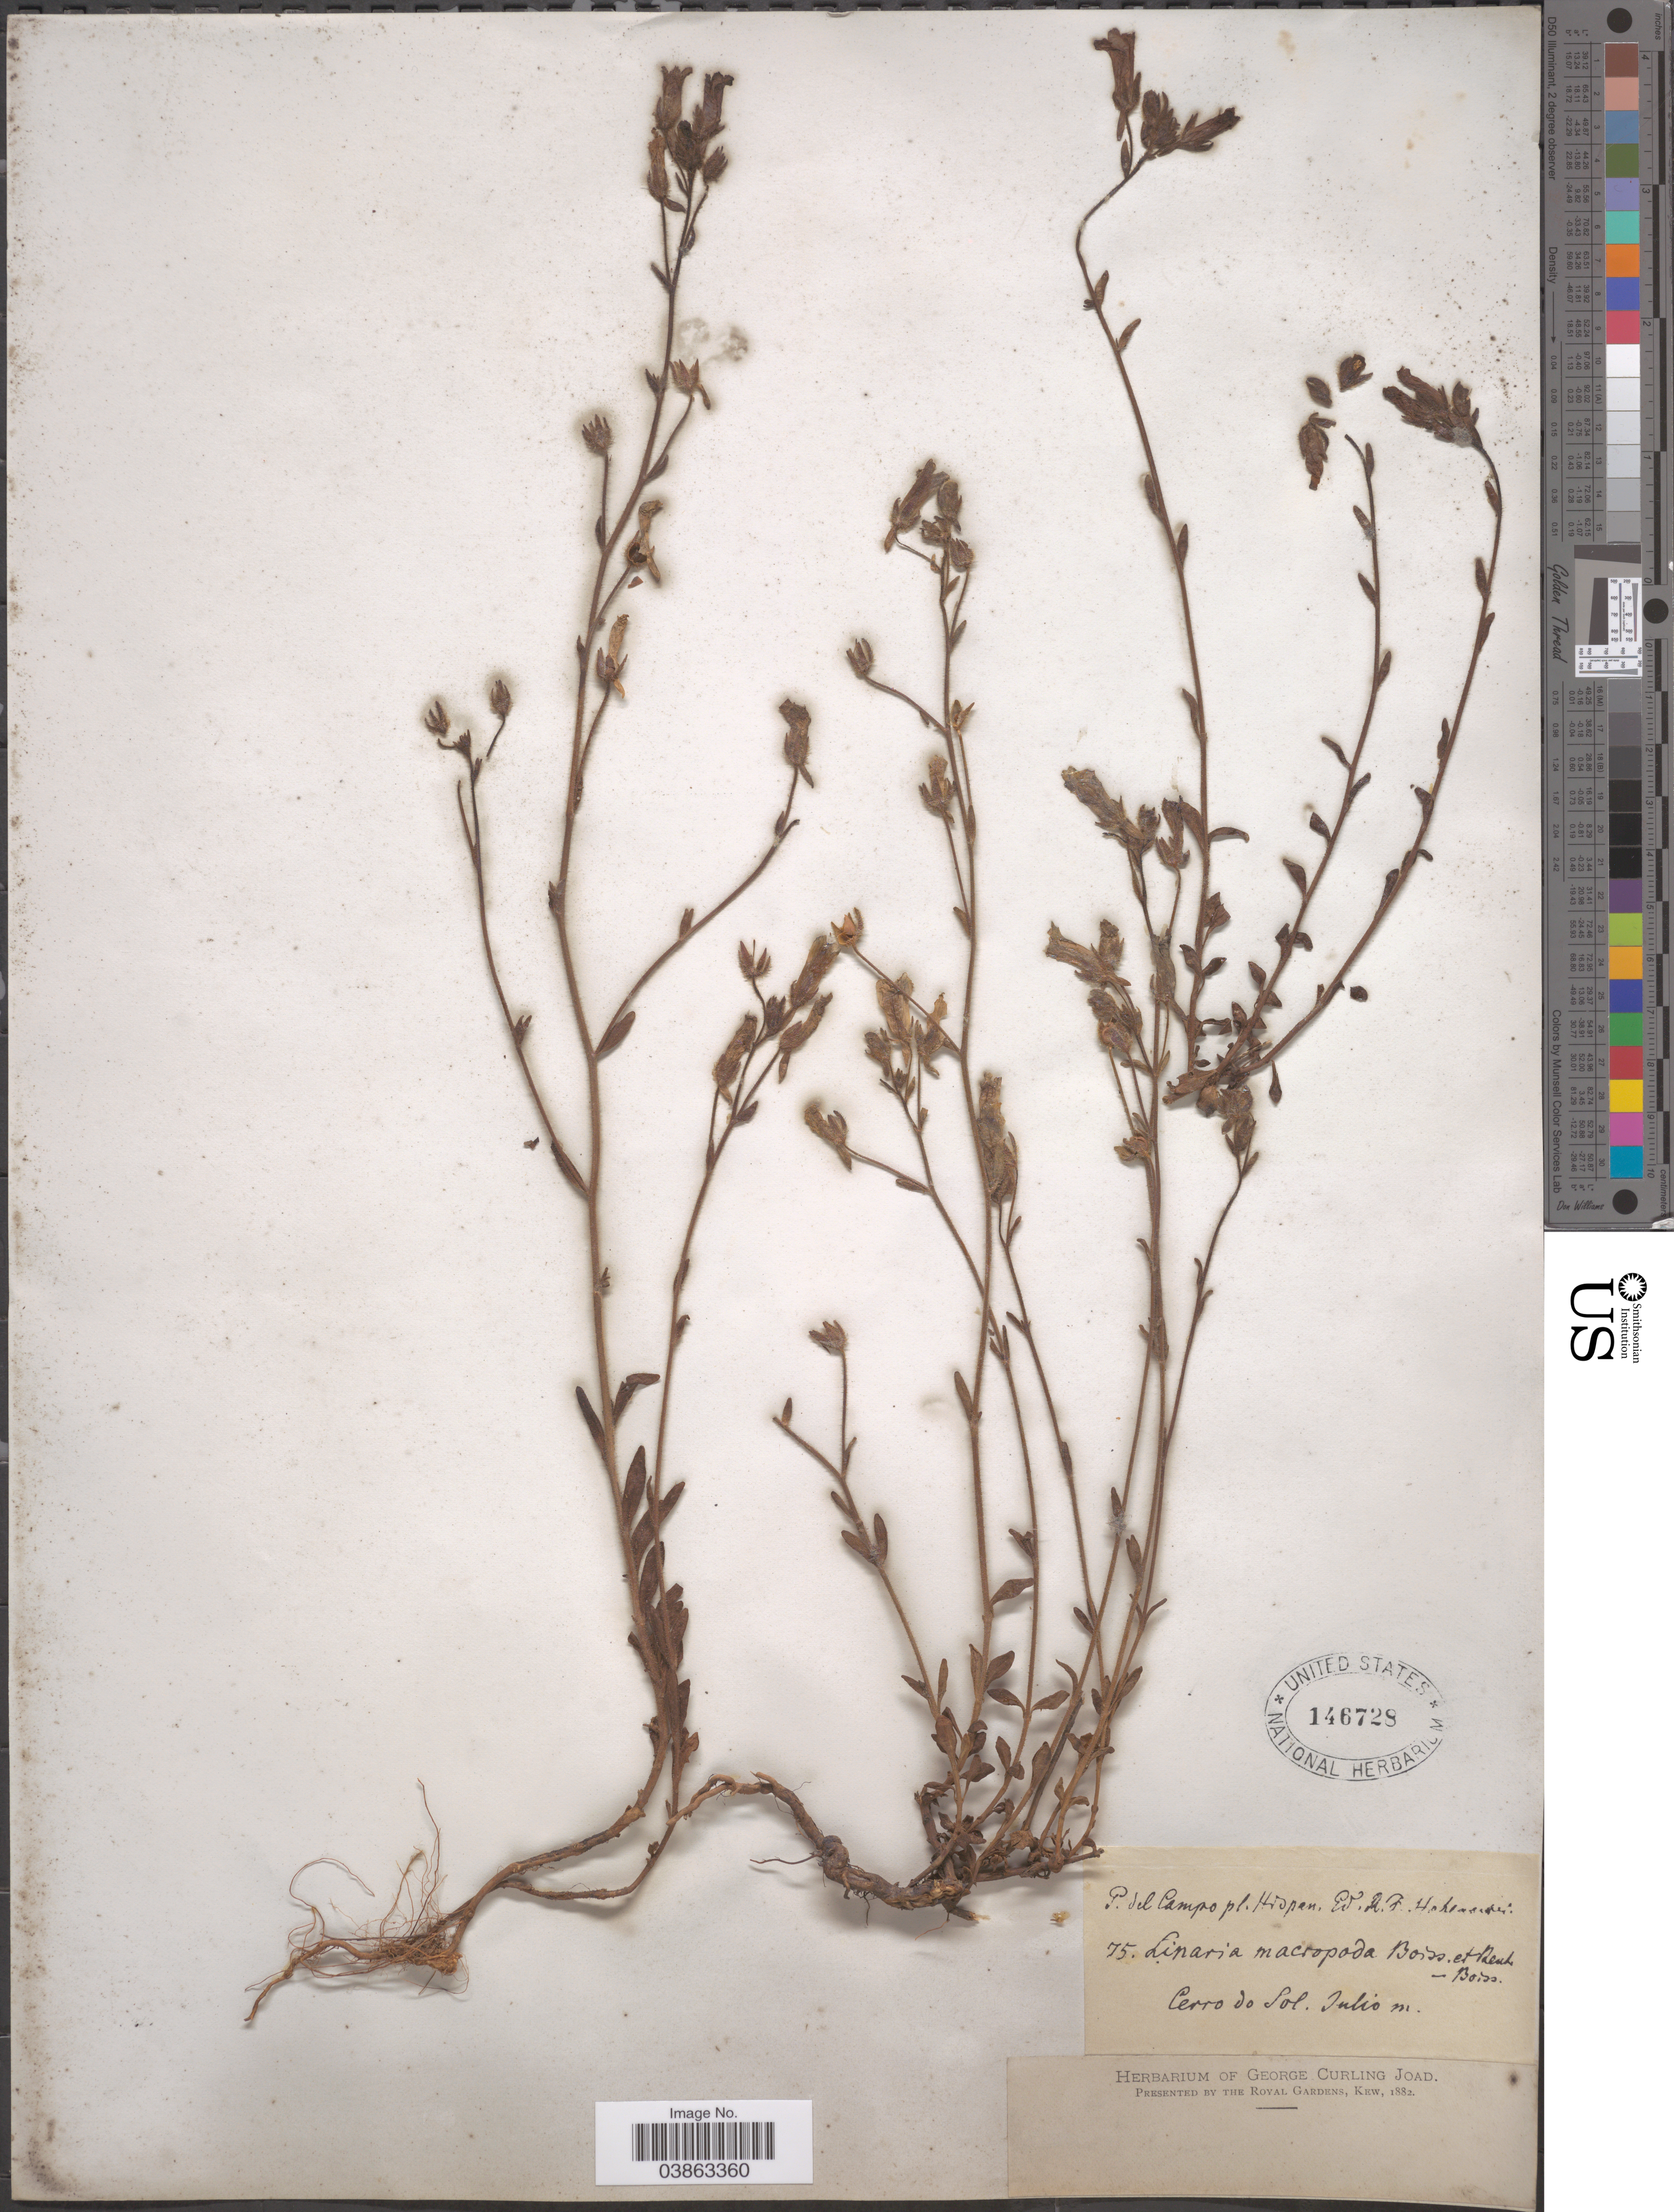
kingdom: Plantae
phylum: Tracheophyta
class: Magnoliopsida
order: Lamiales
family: Plantaginaceae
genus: Linaria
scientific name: Linaria macropoda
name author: Boiss. & Reut.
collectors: P. del Campo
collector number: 75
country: Spain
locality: Cerro do Sol.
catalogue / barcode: US 146728